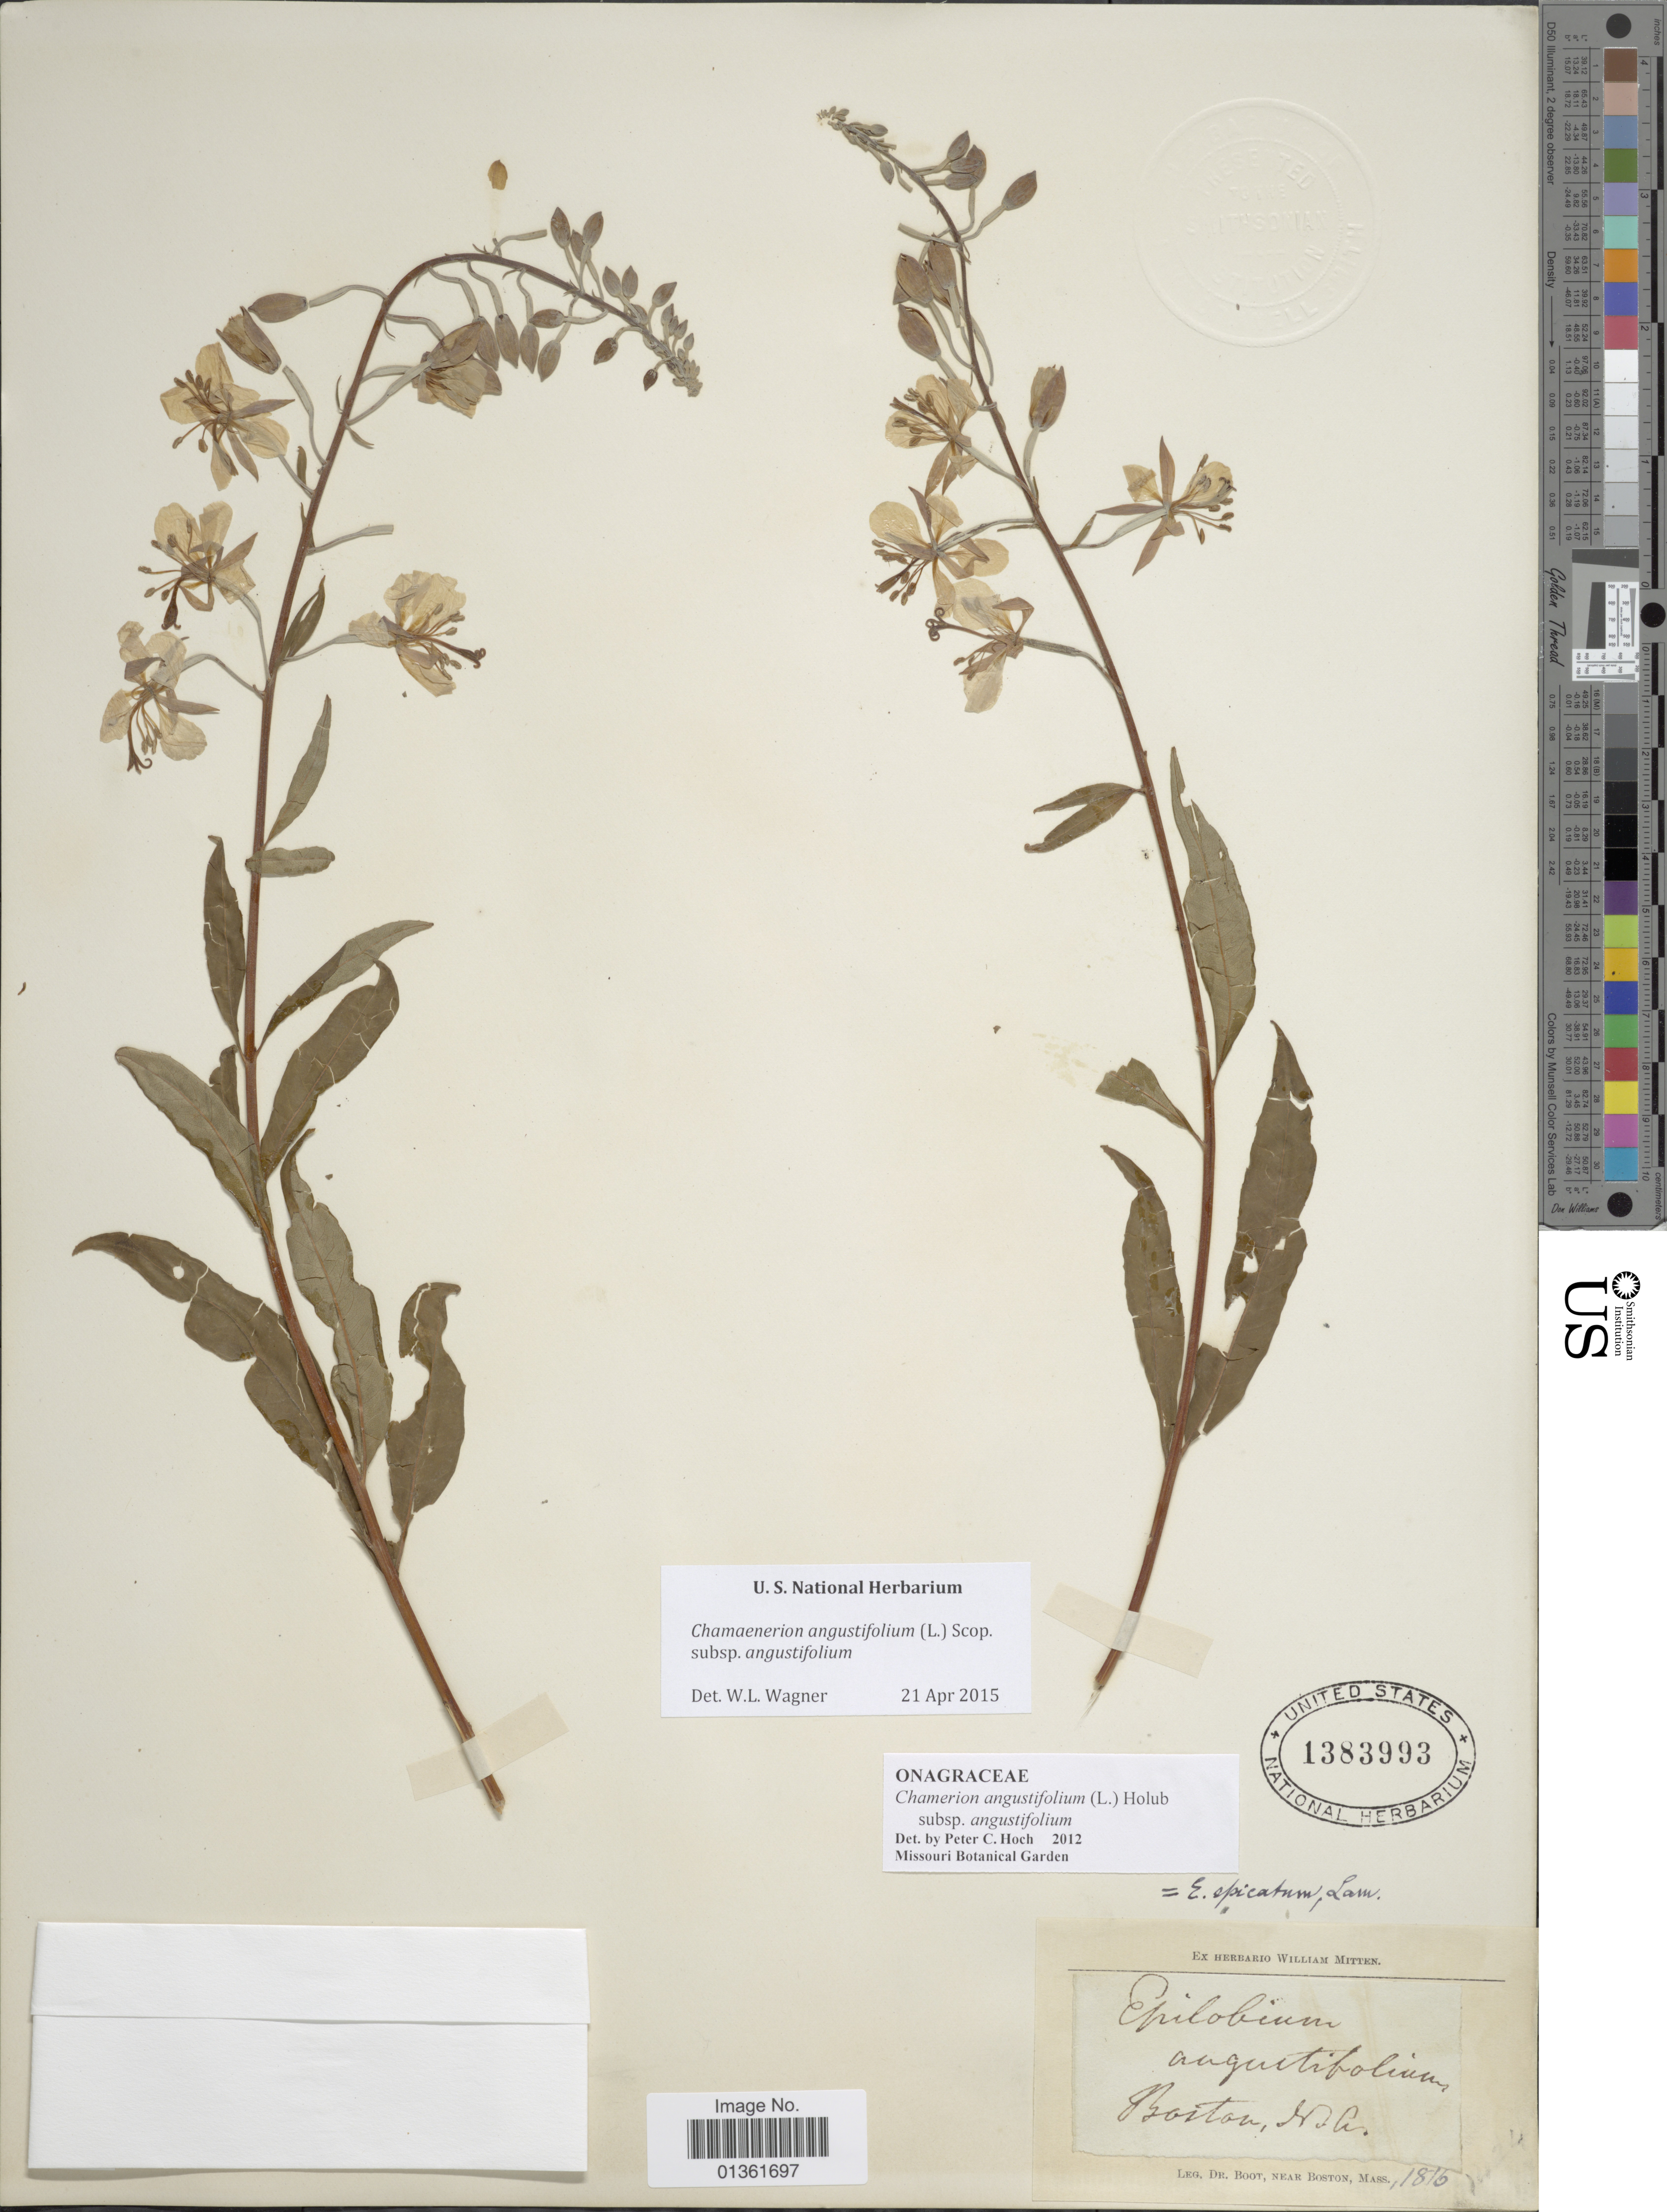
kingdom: Plantae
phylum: Tracheophyta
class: Magnoliopsida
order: Myrtales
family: Onagraceae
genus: Chamaenerion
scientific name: Chamaenerion angustifolium subsp. angustifolium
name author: (L.) Scop.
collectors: Boot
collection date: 1816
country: United States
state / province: Massachusetts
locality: Near Boston.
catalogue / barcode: US 1383993